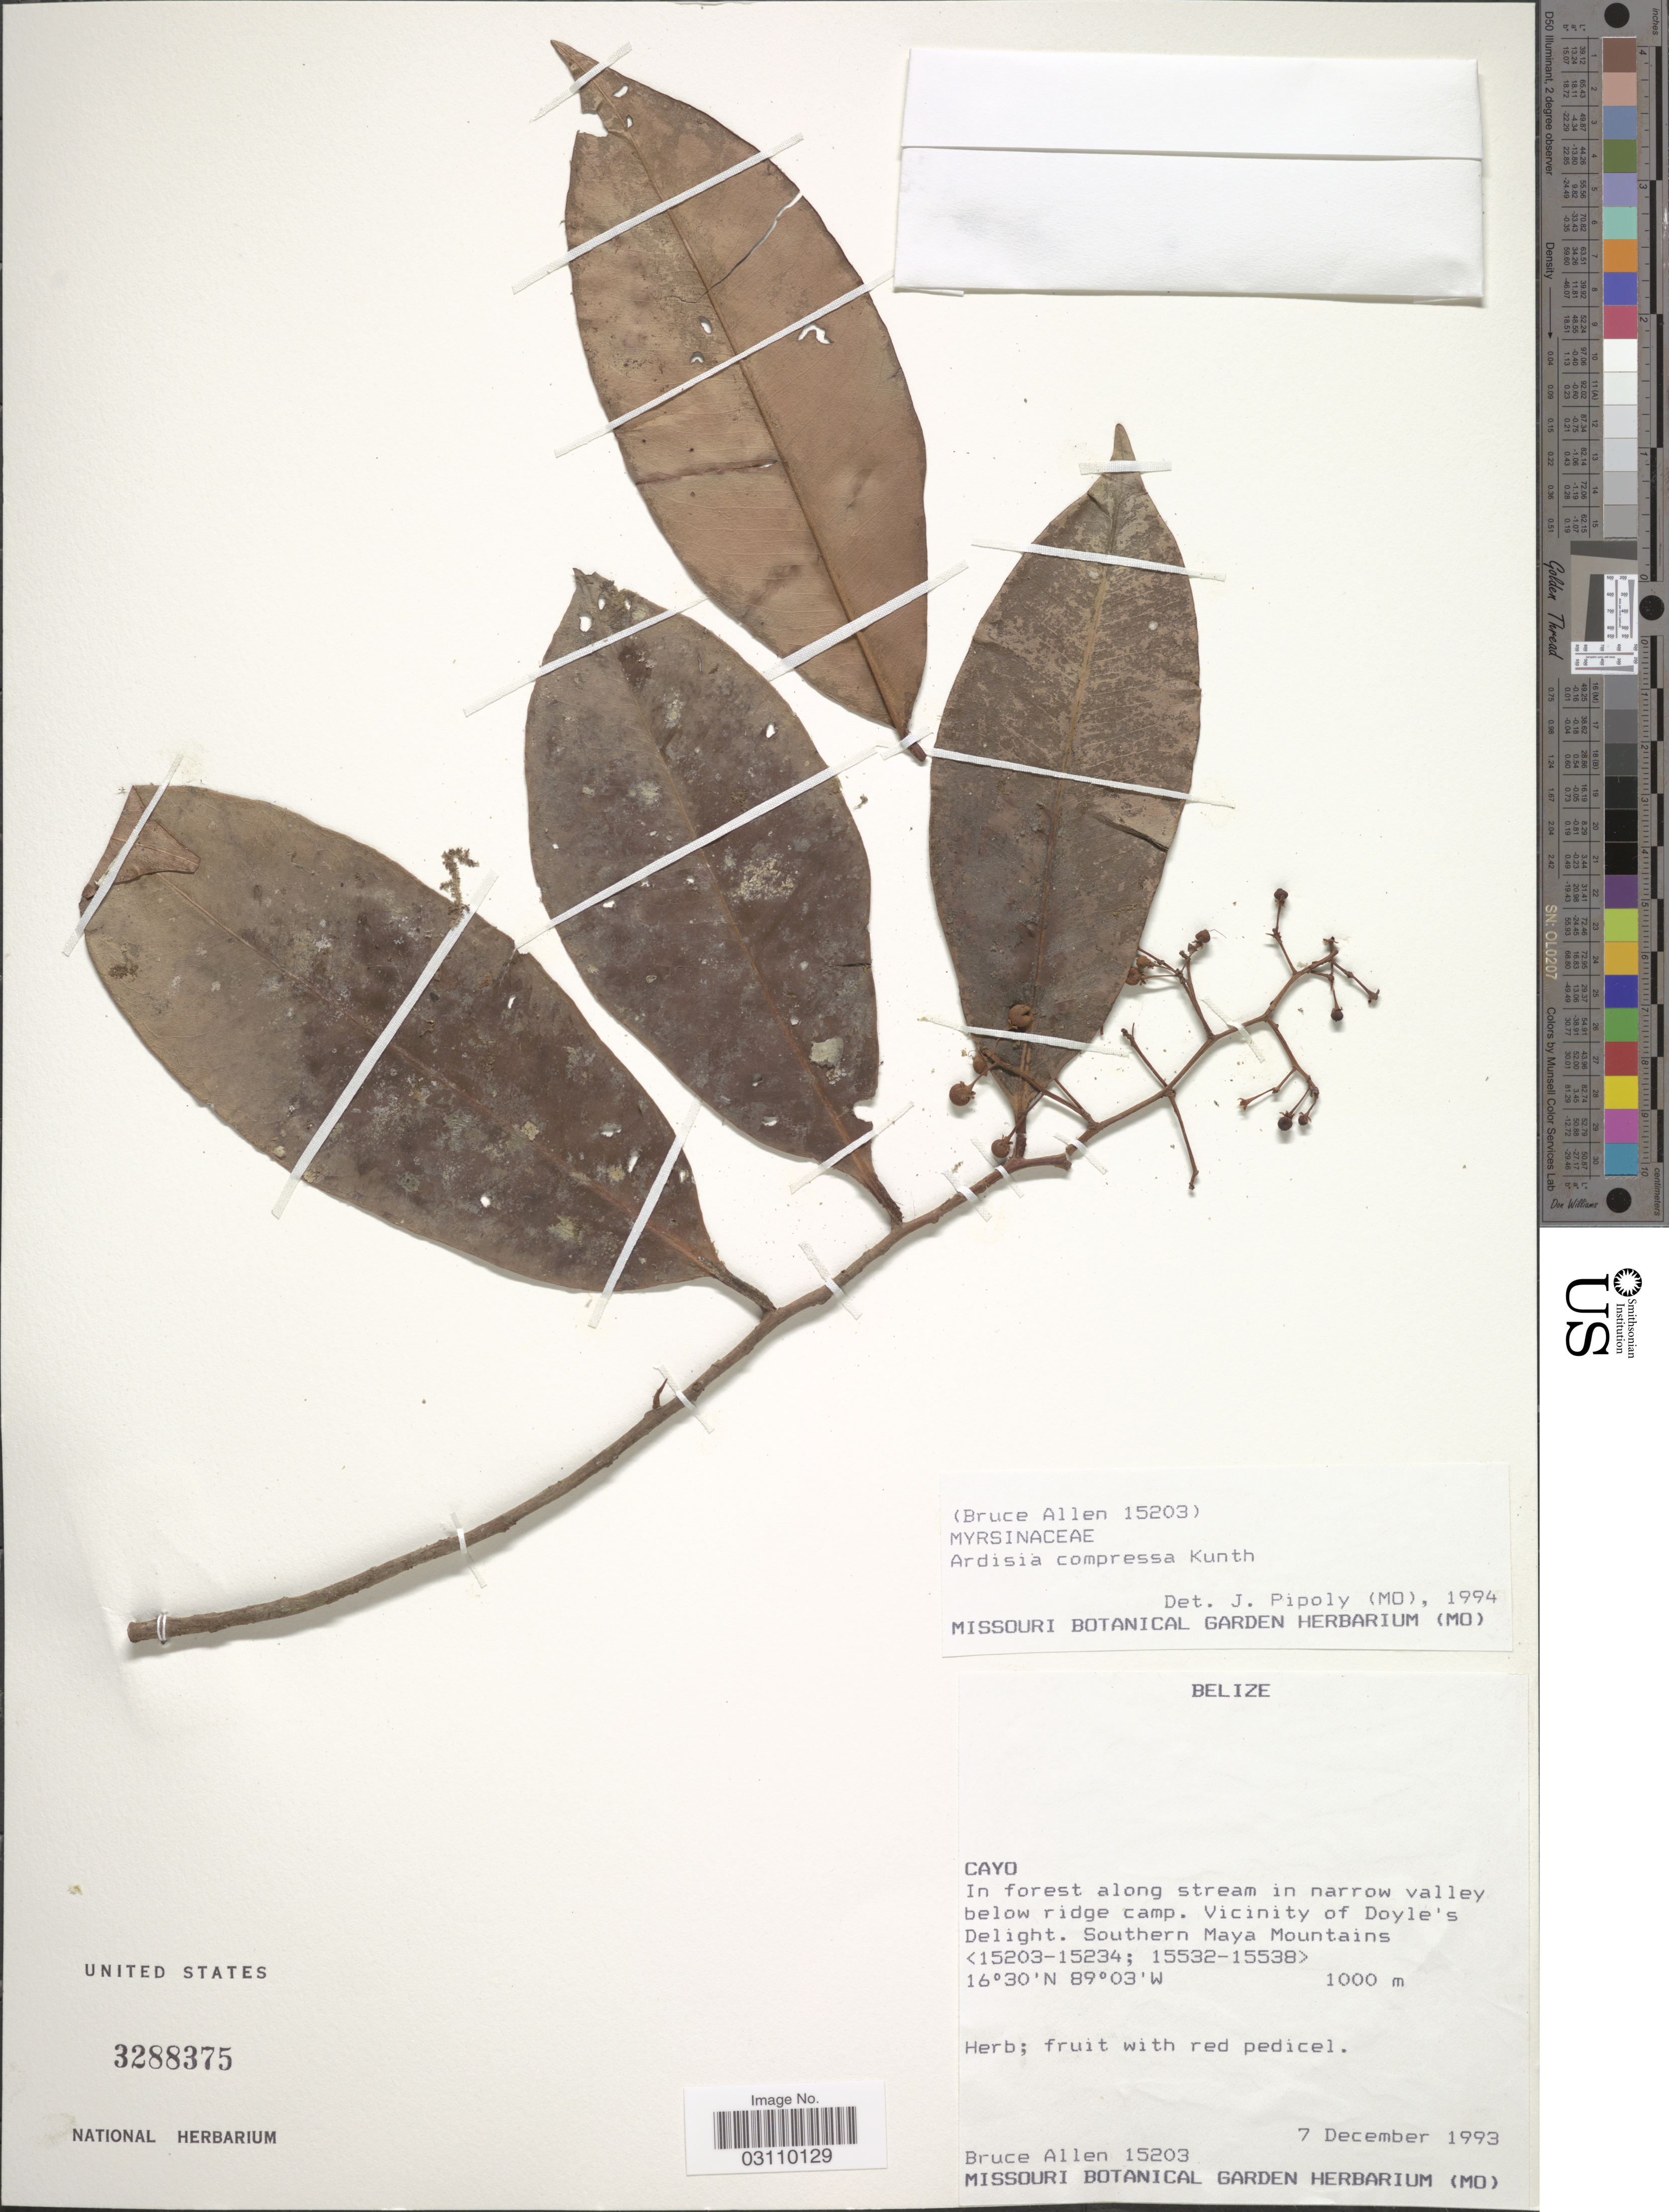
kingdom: Plantae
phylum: Tracheophyta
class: Magnoliopsida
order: Ericales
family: Primulaceae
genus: Ardisia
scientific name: Ardisia compressa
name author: Kunth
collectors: B. Allen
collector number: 15203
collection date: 1993-12-07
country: Belize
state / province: Cayo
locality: In forest along stream in narrow valley below ridge camp. Vicinity of Doyle's Delight. Southern Maya Mountains <15203-15234; 15532-15538>.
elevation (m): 1000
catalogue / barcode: US 3288375